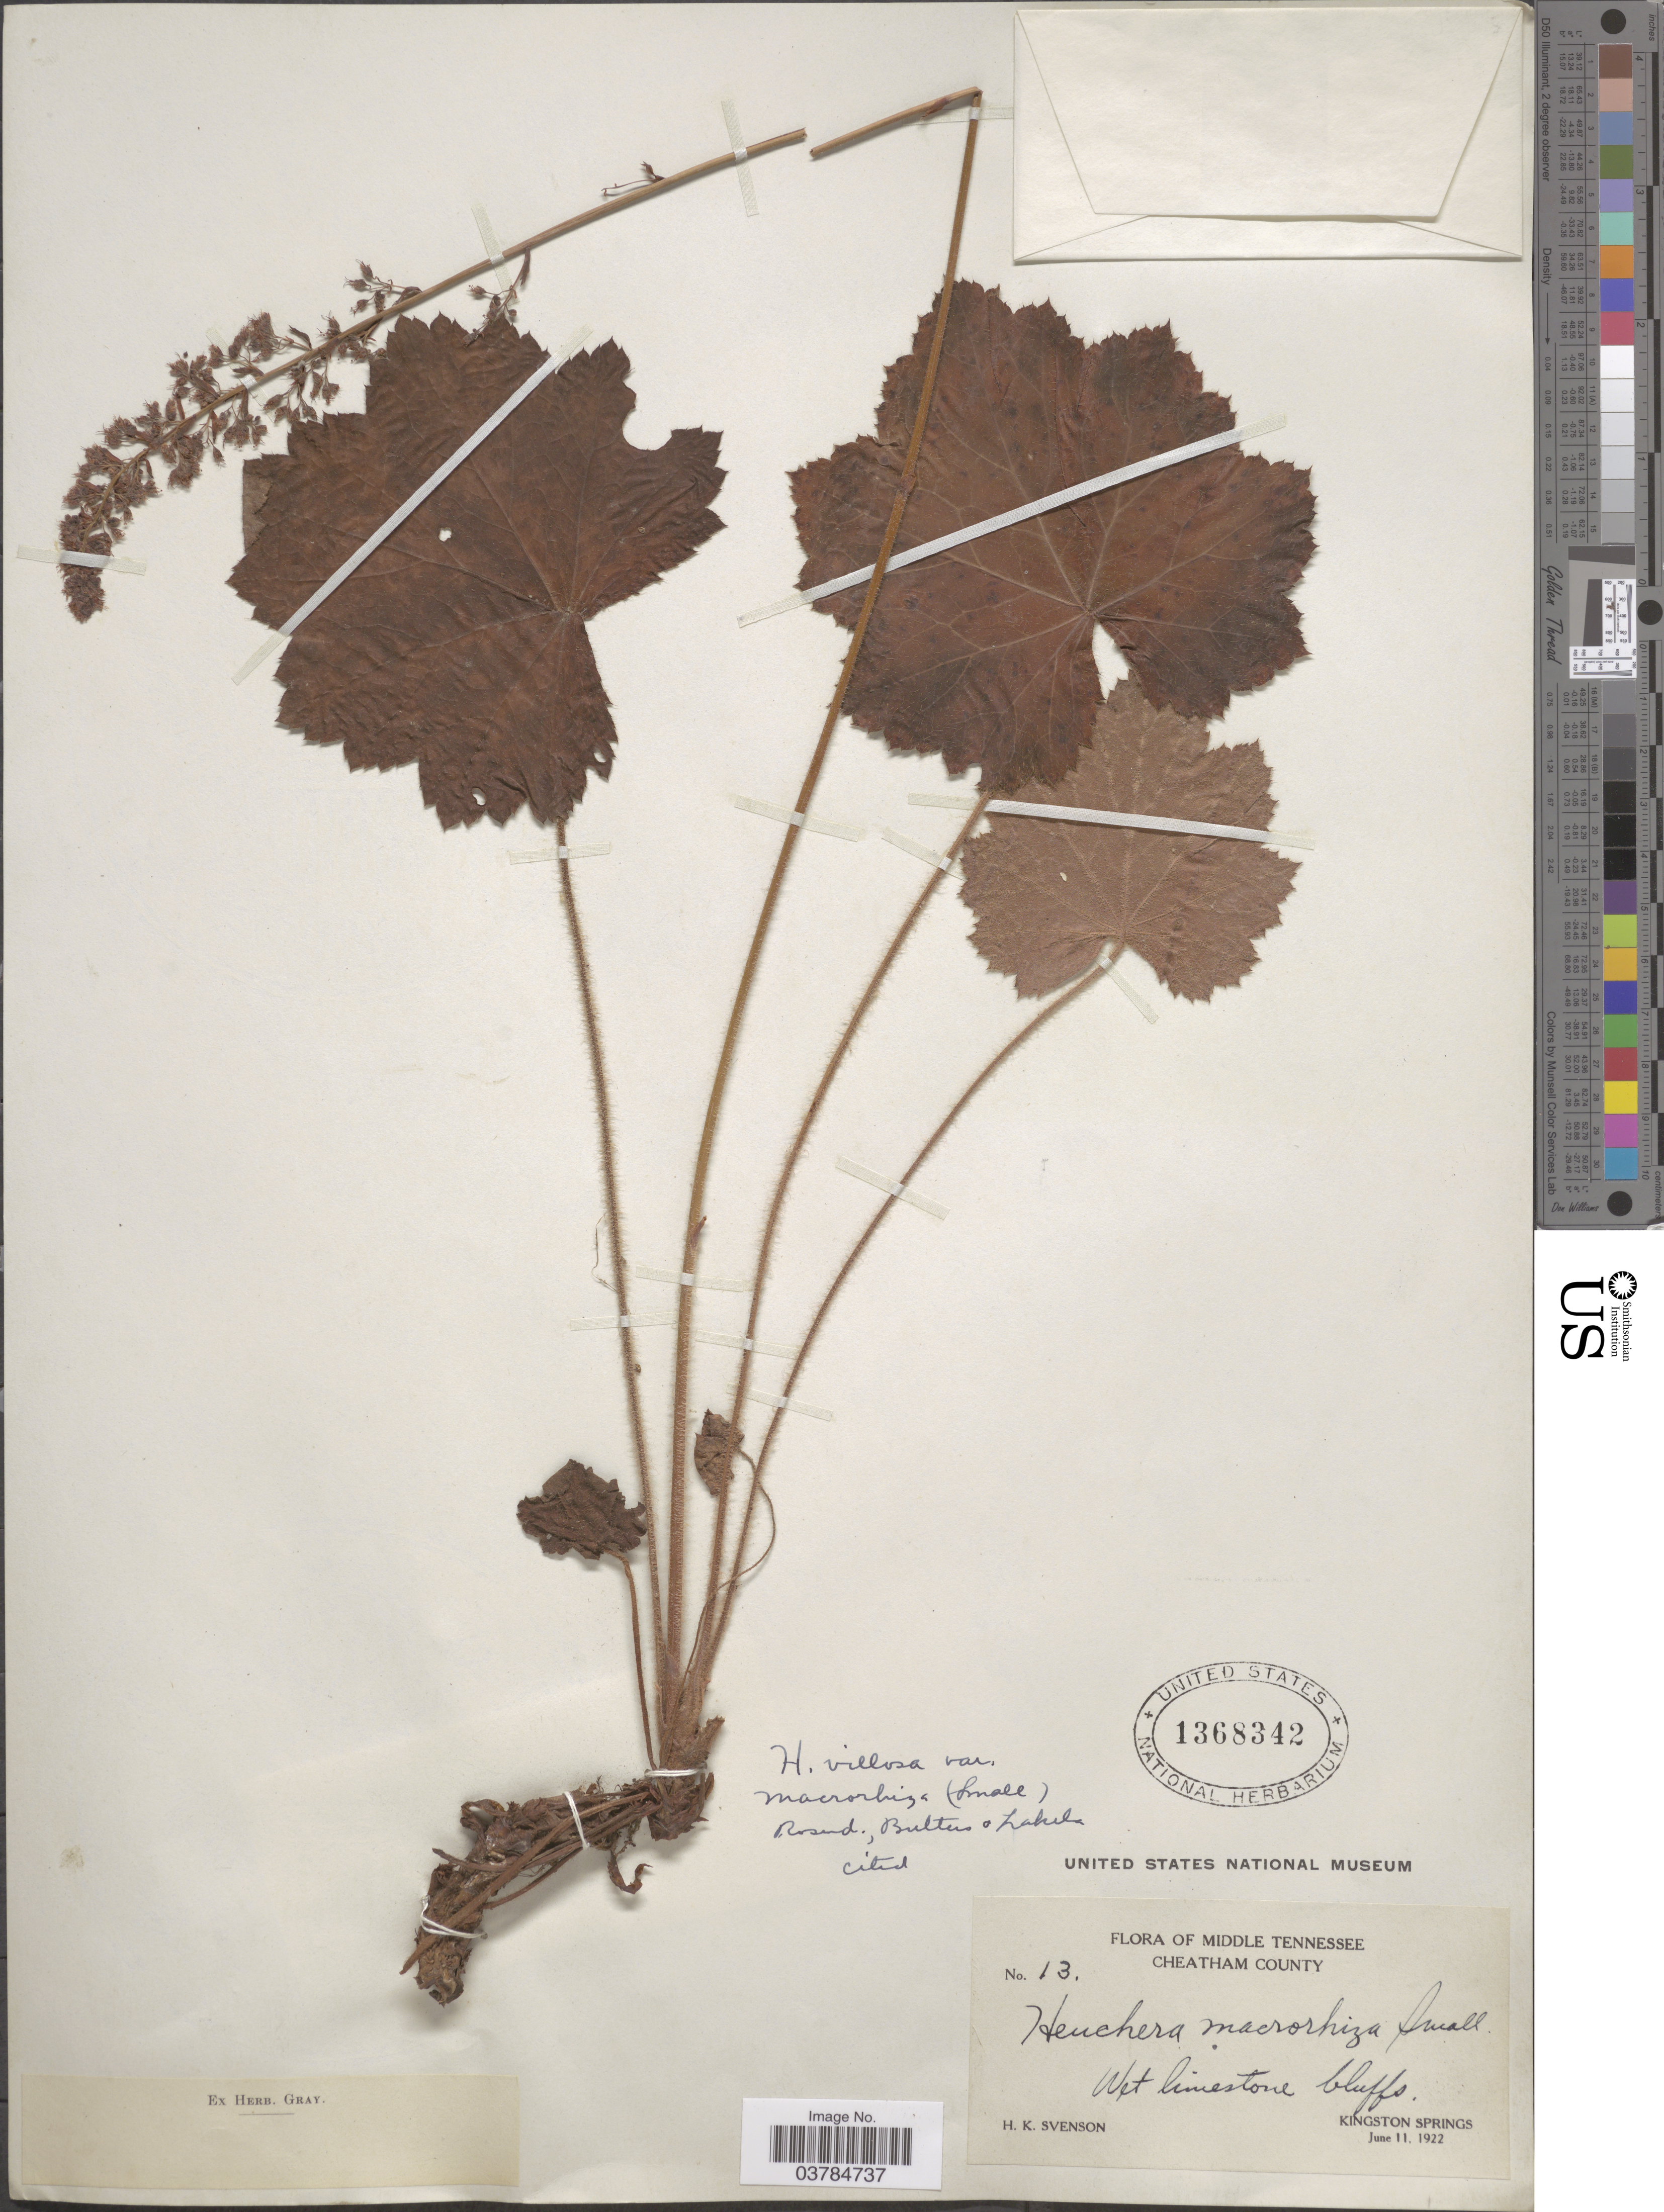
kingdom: Plantae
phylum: Tracheophyta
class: Magnoliopsida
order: Saxifragales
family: Saxifragaceae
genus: Heuchera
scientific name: Heuchera macrorhiza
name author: Small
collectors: H. K. Svenson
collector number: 13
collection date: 1922-06-11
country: United States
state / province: Tennessee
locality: Middle Tennessee. Cheatham County. Kingston Springs.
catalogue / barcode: US 1368342